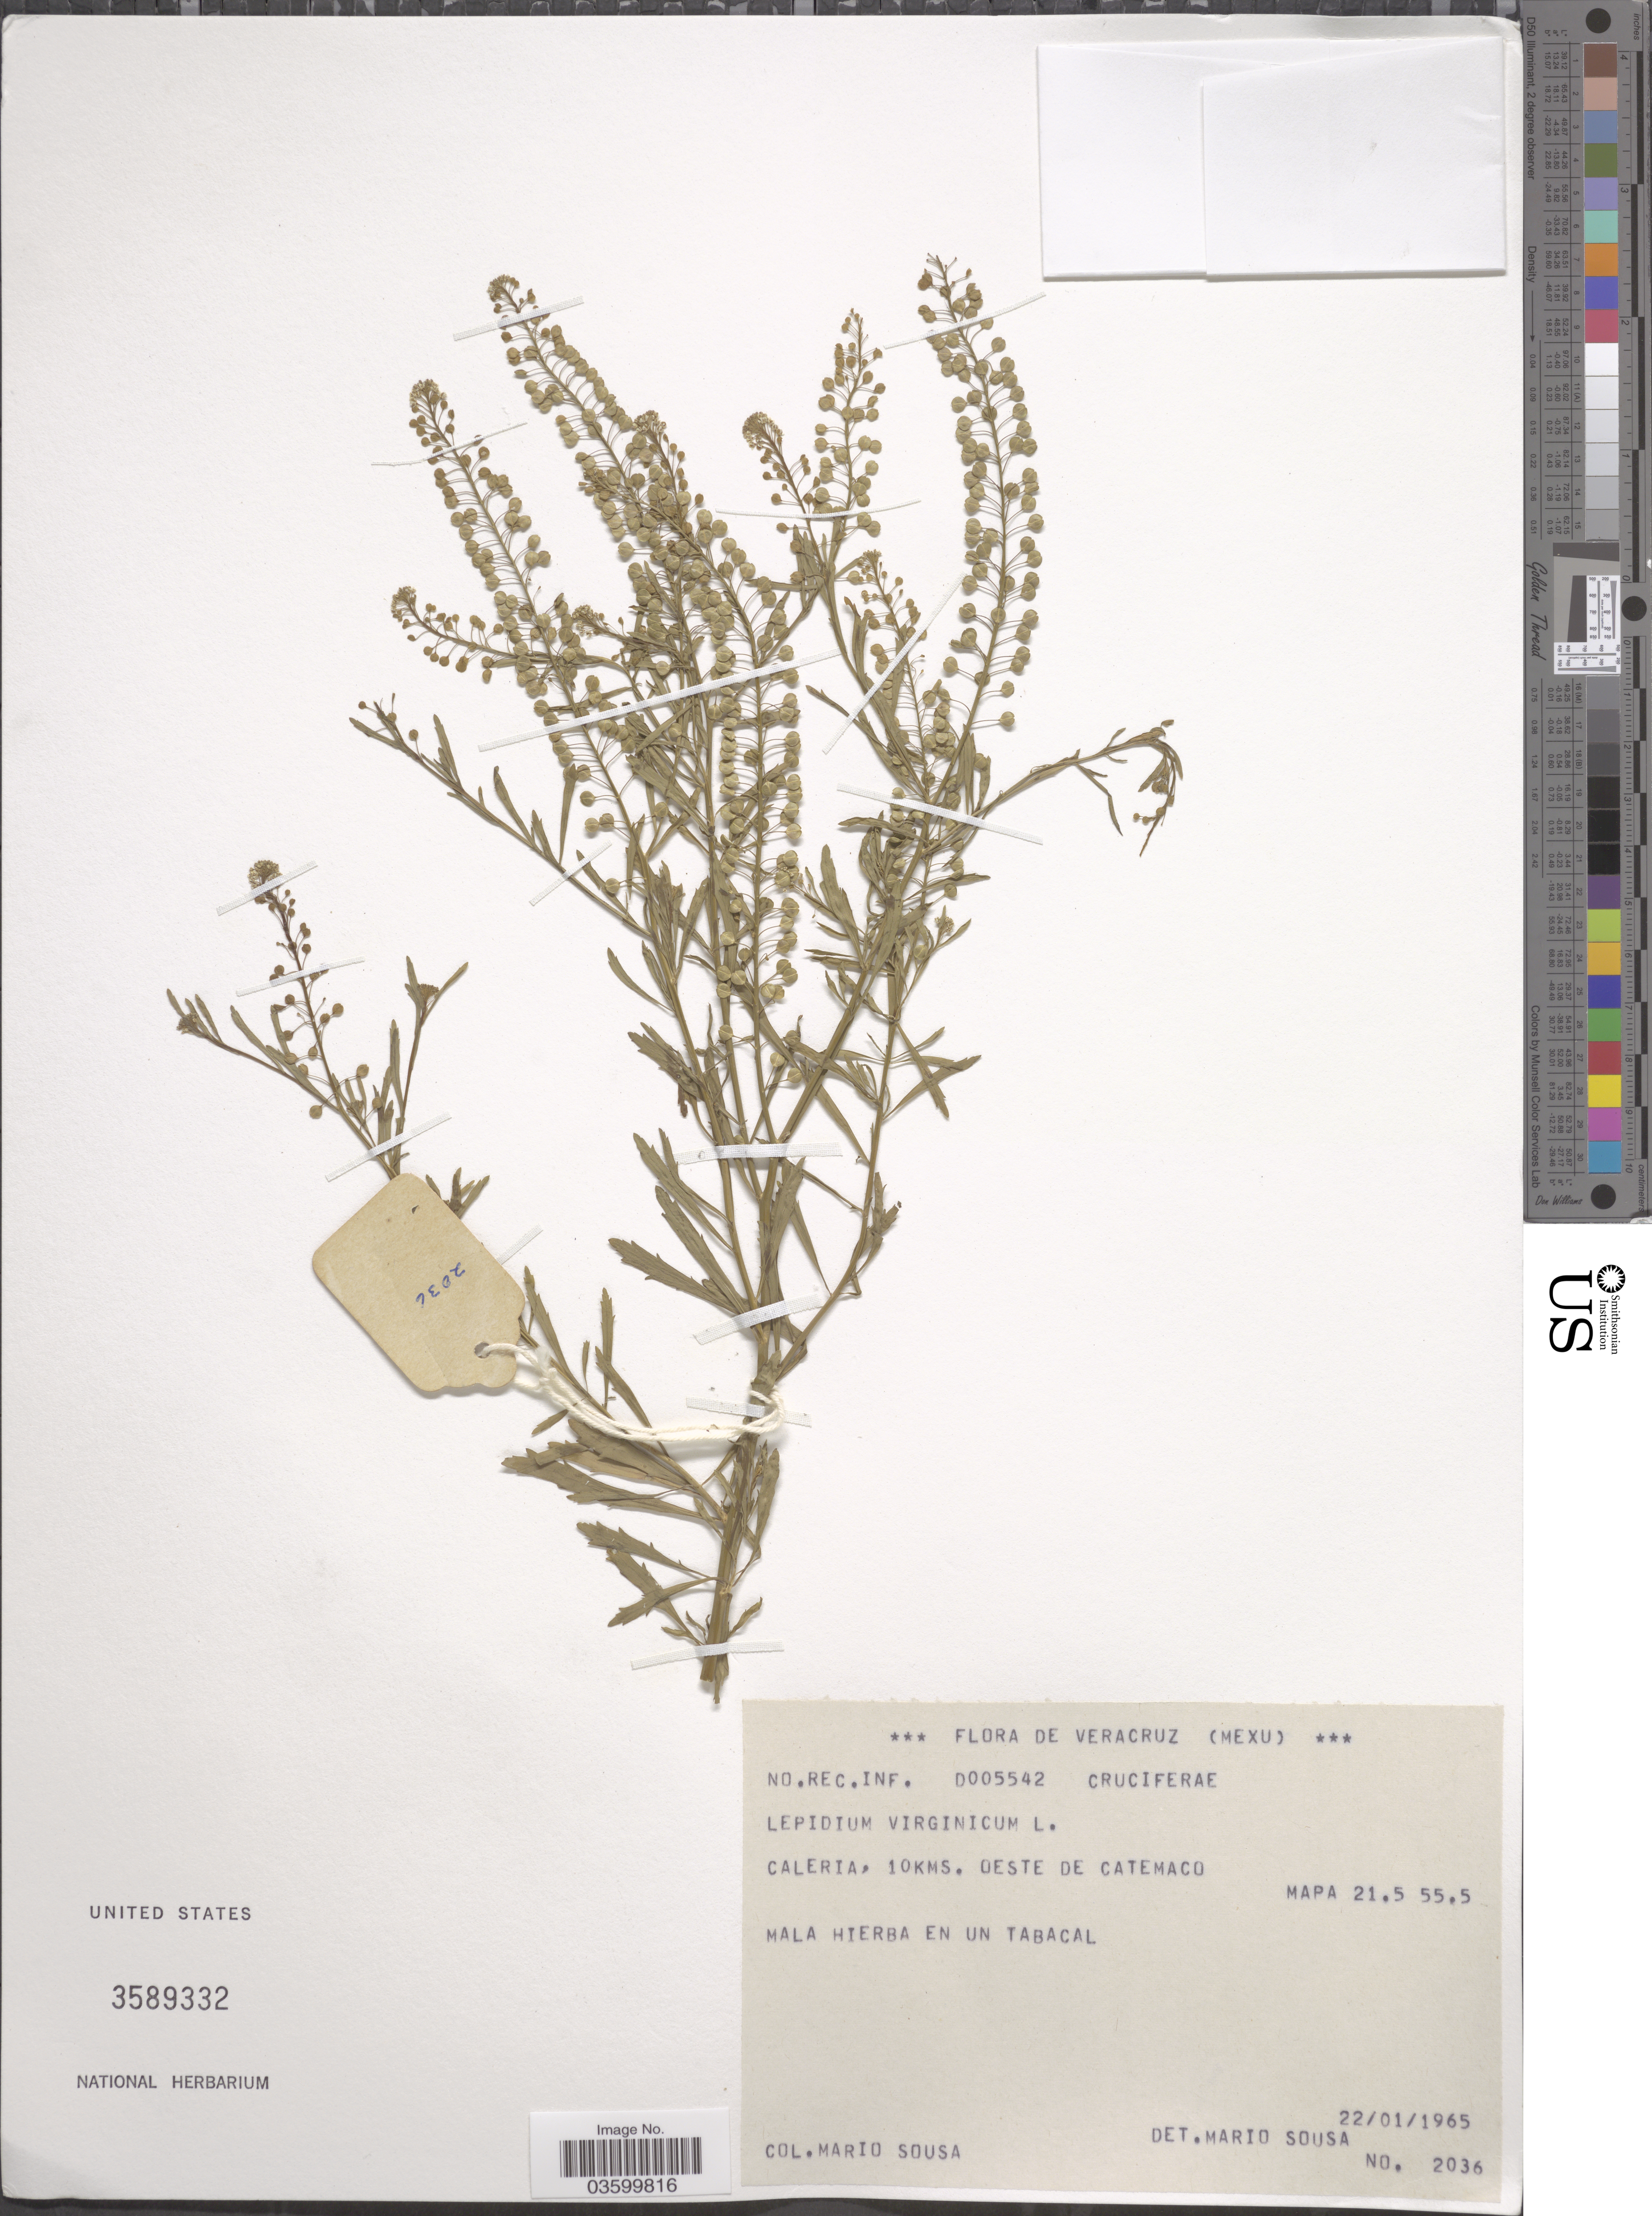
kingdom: Plantae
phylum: Tracheophyta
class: Magnoliopsida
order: Brassicales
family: Brassicaceae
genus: Lepidium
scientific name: Lepidium virginicum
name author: L.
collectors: M. Sousa S.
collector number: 2036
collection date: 1965-01-22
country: Mexico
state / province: Veracruz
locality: Veracruz. Caleria, 10 kms. oeste de Catemaco. Mapa 21.5 55.5.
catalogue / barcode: US 3589332